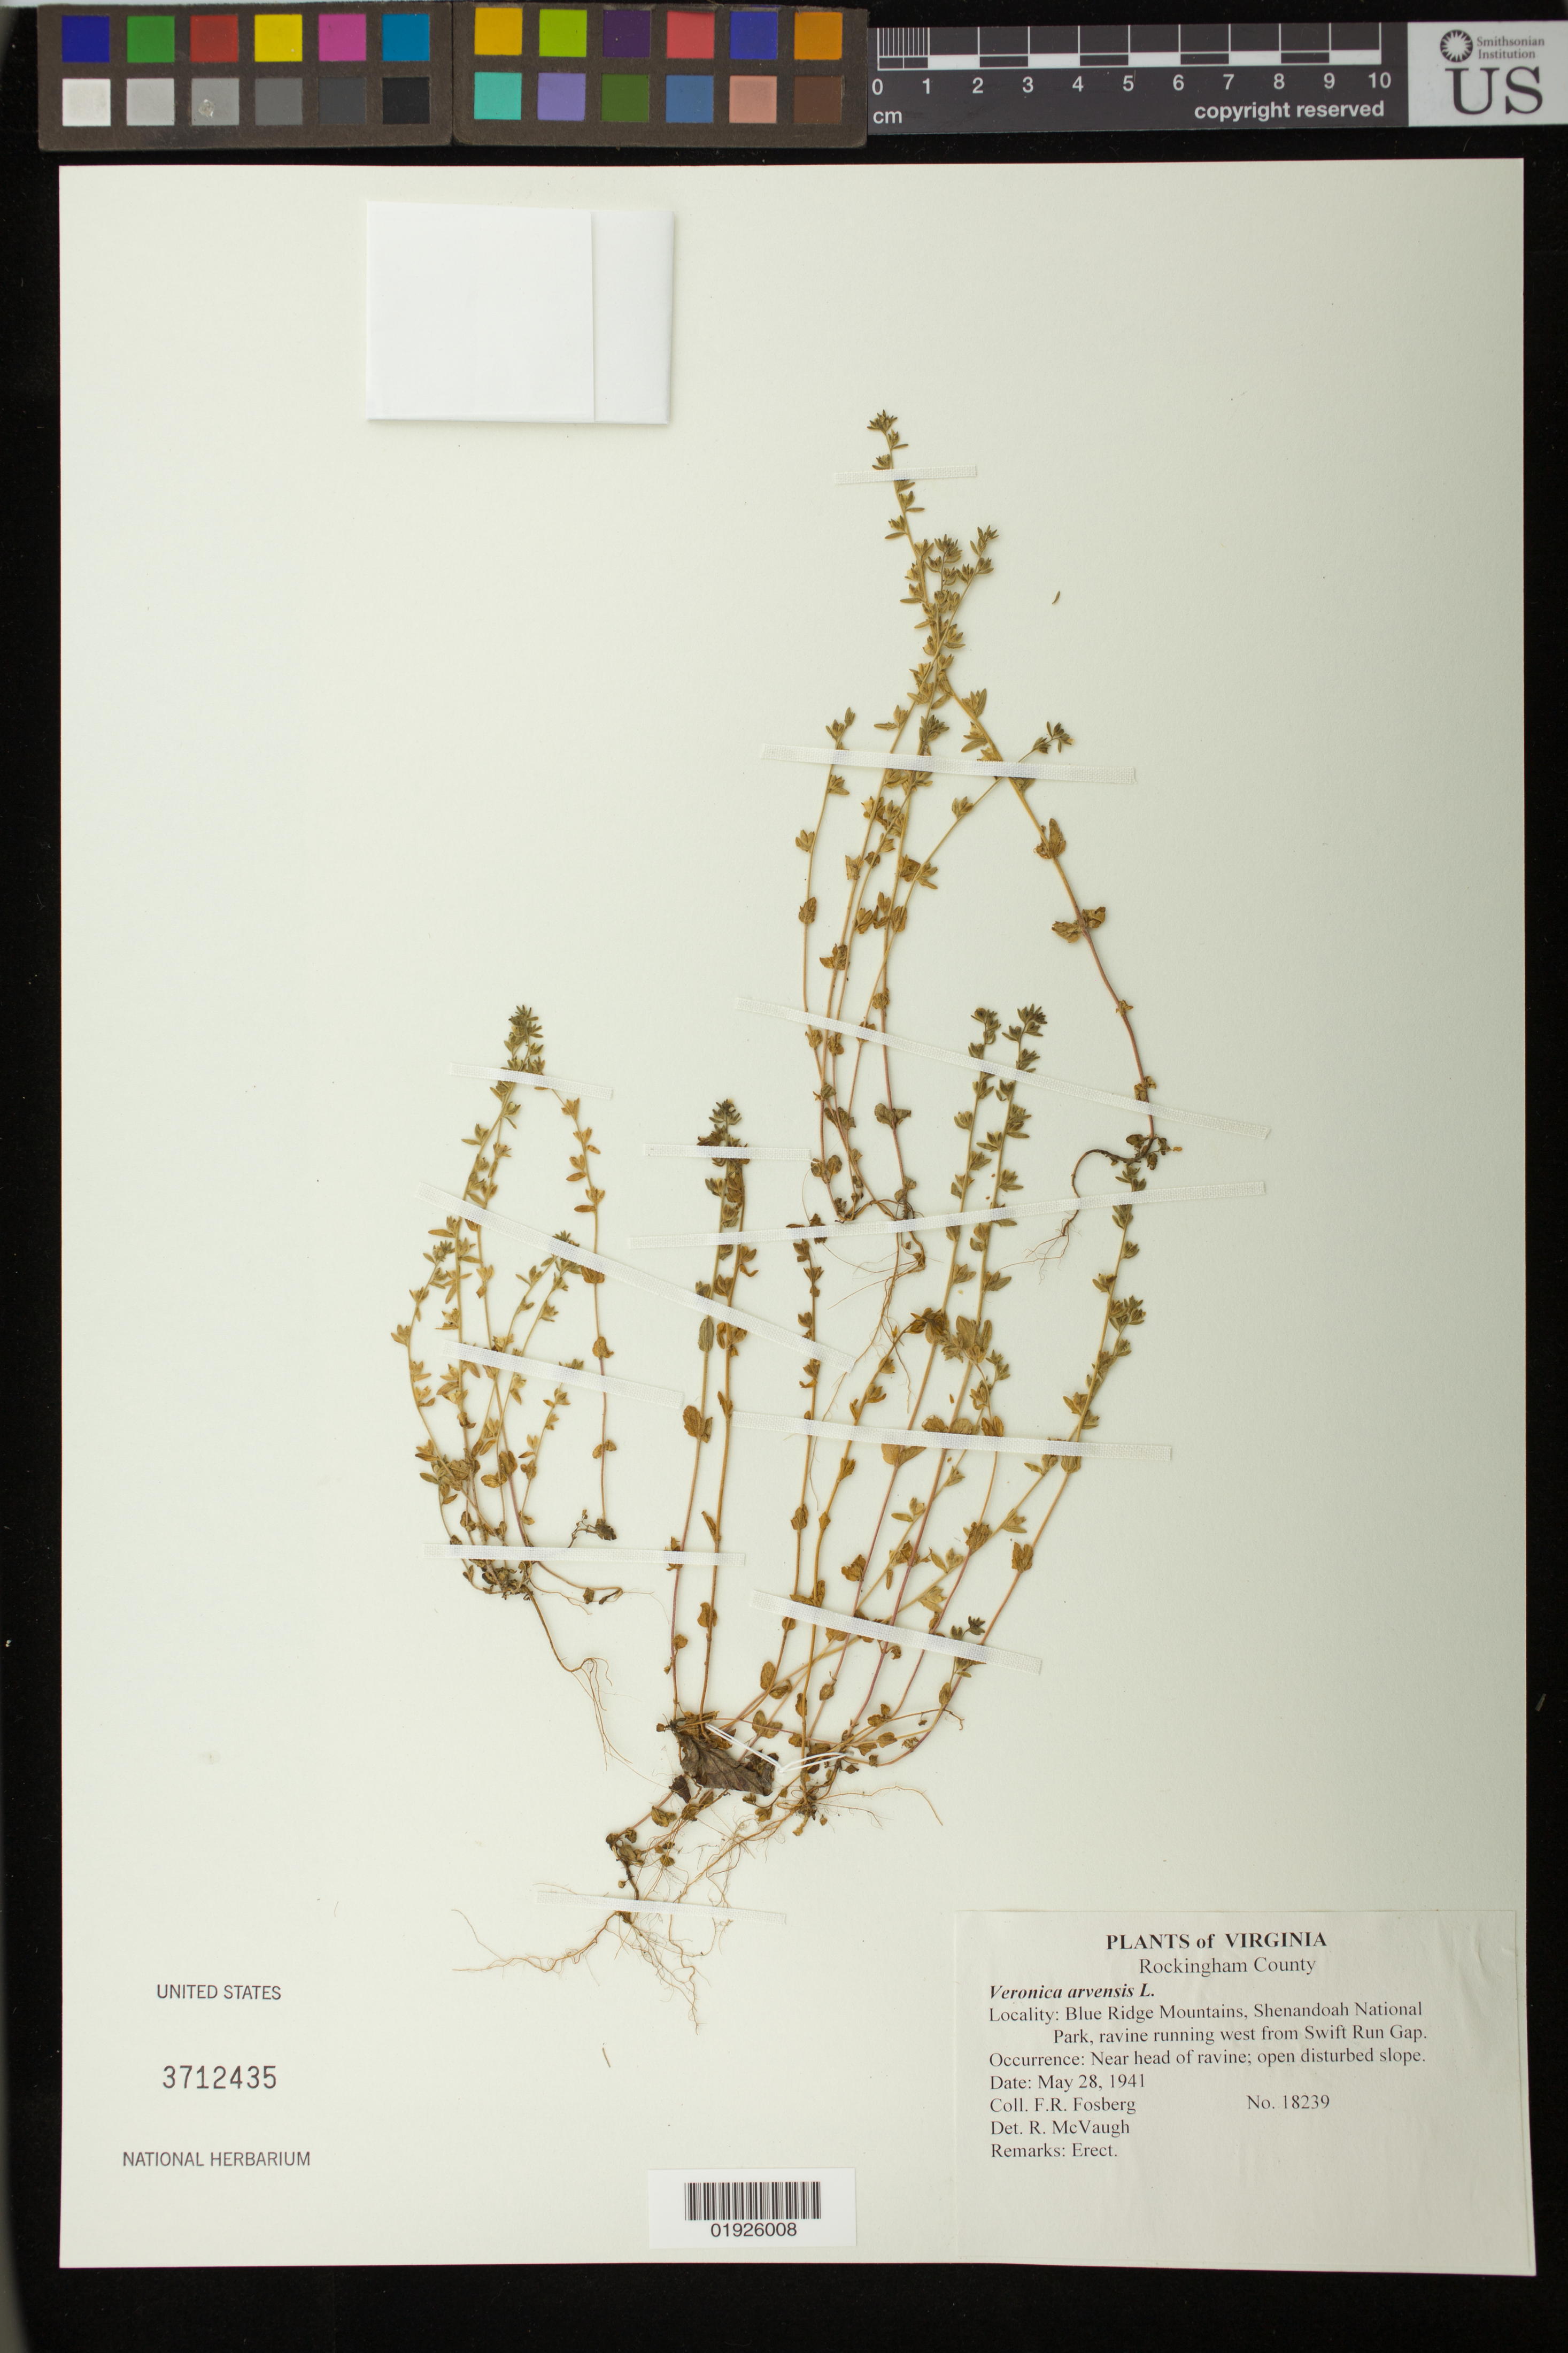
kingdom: Plantae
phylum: Tracheophyta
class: Magnoliopsida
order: Lamiales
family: Plantaginaceae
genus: Veronica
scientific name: Veronica arvensis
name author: L.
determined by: McVaugh, R.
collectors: F. R. Fosberg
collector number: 18239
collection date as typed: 28 May 1941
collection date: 1941-05-28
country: United States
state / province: Virginia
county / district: Rockingham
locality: Blue Ridge Mountains, Shenandoah National Park, ravine running west from Swift Run Gap.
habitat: Near head of ravine; open disturbed slope.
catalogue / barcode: US 3712435